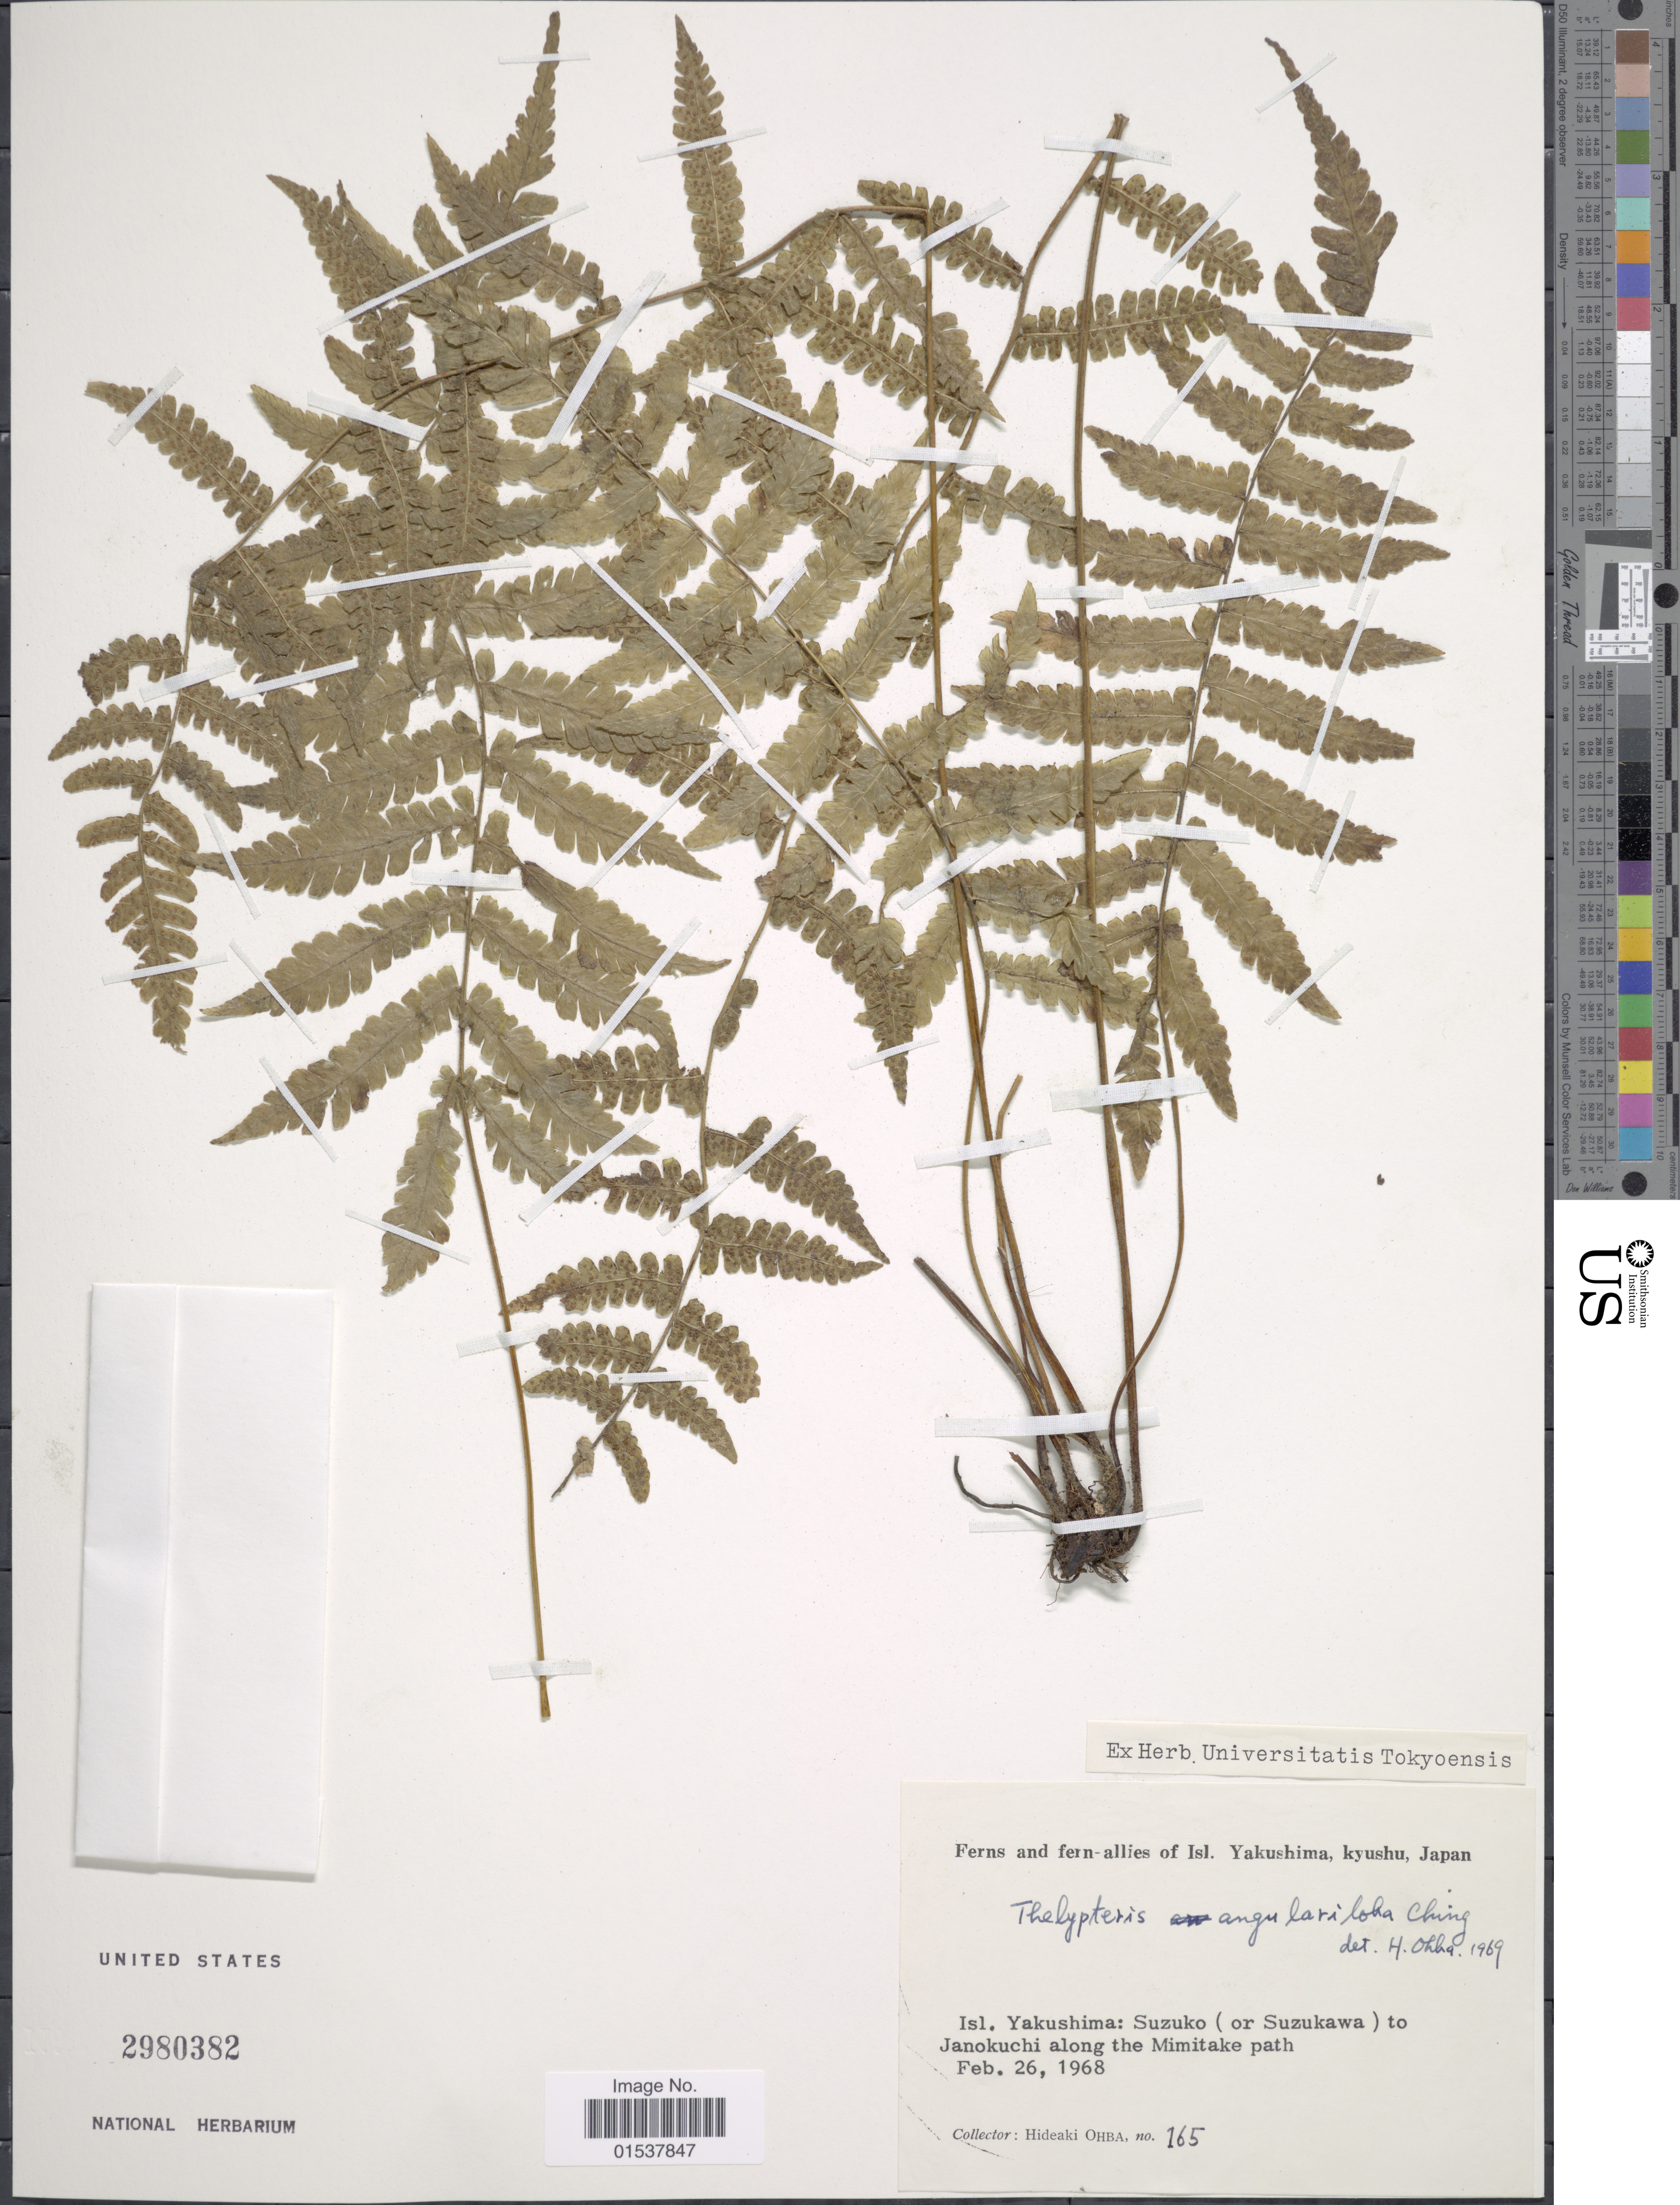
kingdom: Plantae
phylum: Tracheophyta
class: Polypodiopsida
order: Polypodiales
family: Thelypteridaceae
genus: Parathelypteris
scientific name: Parathelypteris angulariloba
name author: (Ching) Ching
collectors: H. Ohba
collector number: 165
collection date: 1968-02-26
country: Japan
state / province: Kagosima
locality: Isl. Yakushima, Kyushu, Suzuko (or Suzukawa) to Janokuchi along the Mimitake path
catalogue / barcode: US 2980382